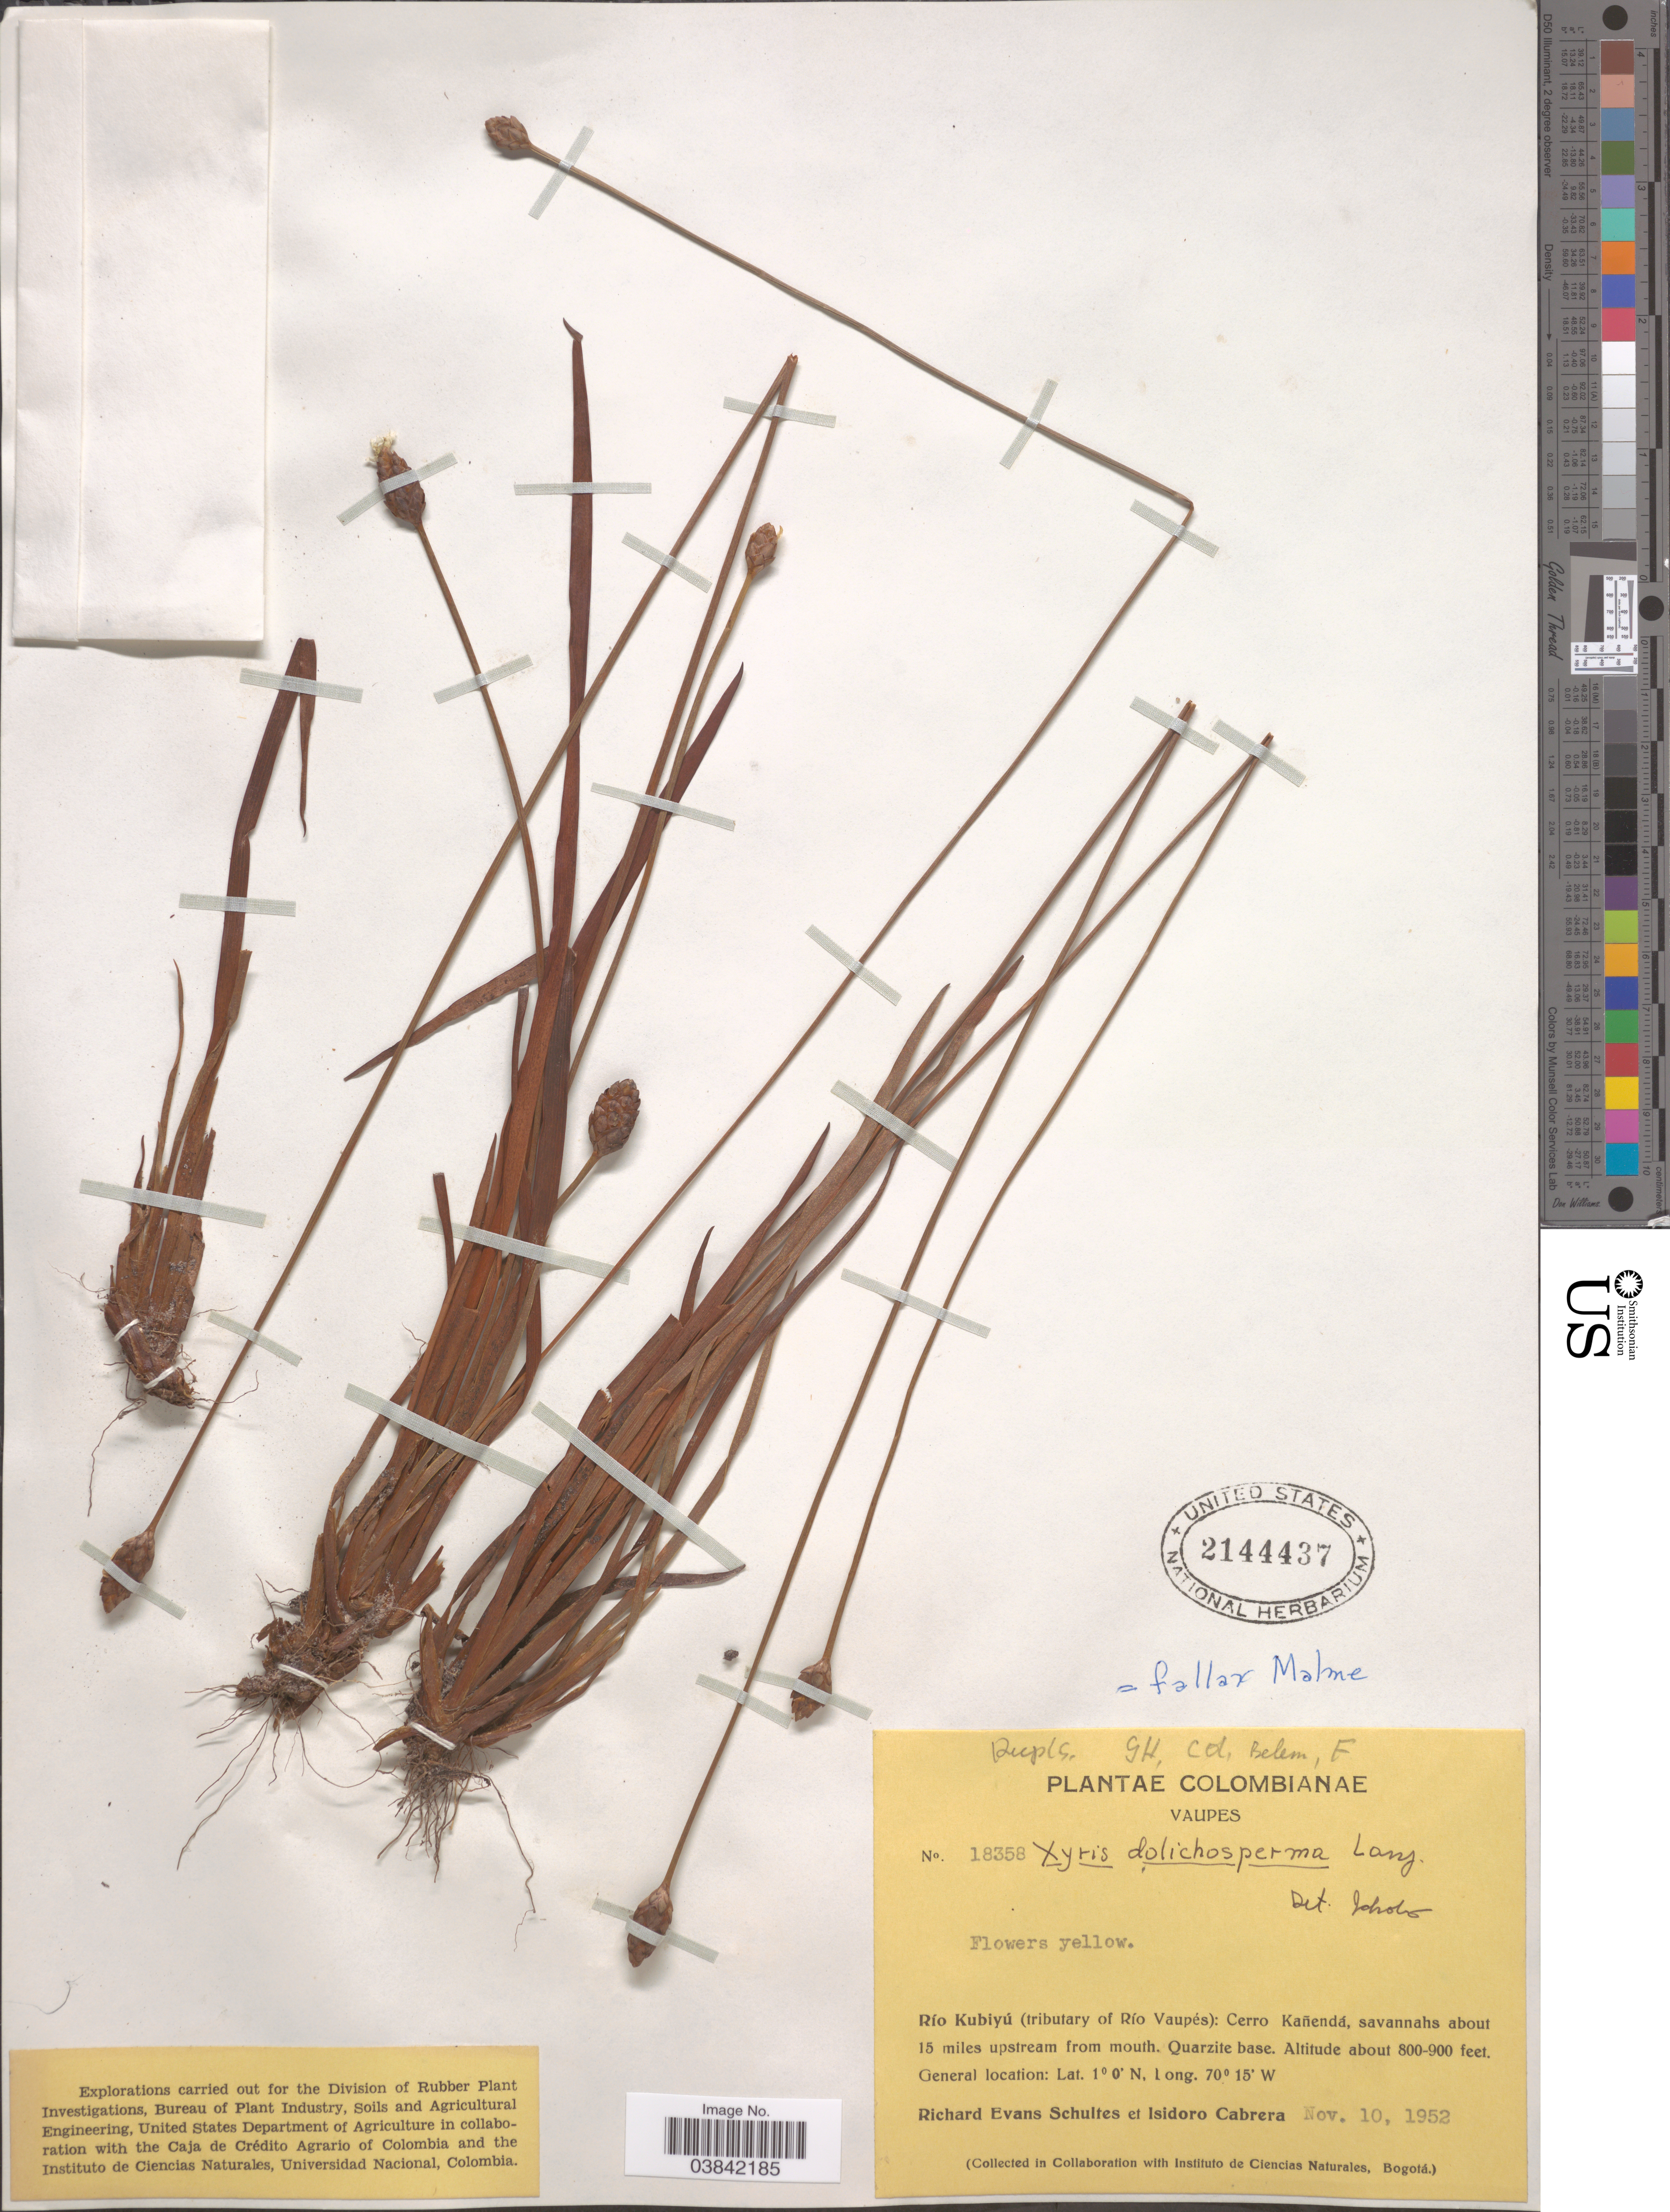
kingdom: Plantae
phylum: Tracheophyta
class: Liliopsida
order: Poales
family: Xyridaceae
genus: Xyris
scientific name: Xyris dolichosperma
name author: Lanj.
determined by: Idrobo, J. M.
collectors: R. E. Schultes & I. Cabrera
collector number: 18358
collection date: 1952-11-10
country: Colombia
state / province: Vaupés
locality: Río Kubiyú (tributary of Río Vaupés): Cerro Kañendá, savannahs about 15 miles upstream from mouth.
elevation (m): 244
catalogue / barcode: US 2144437